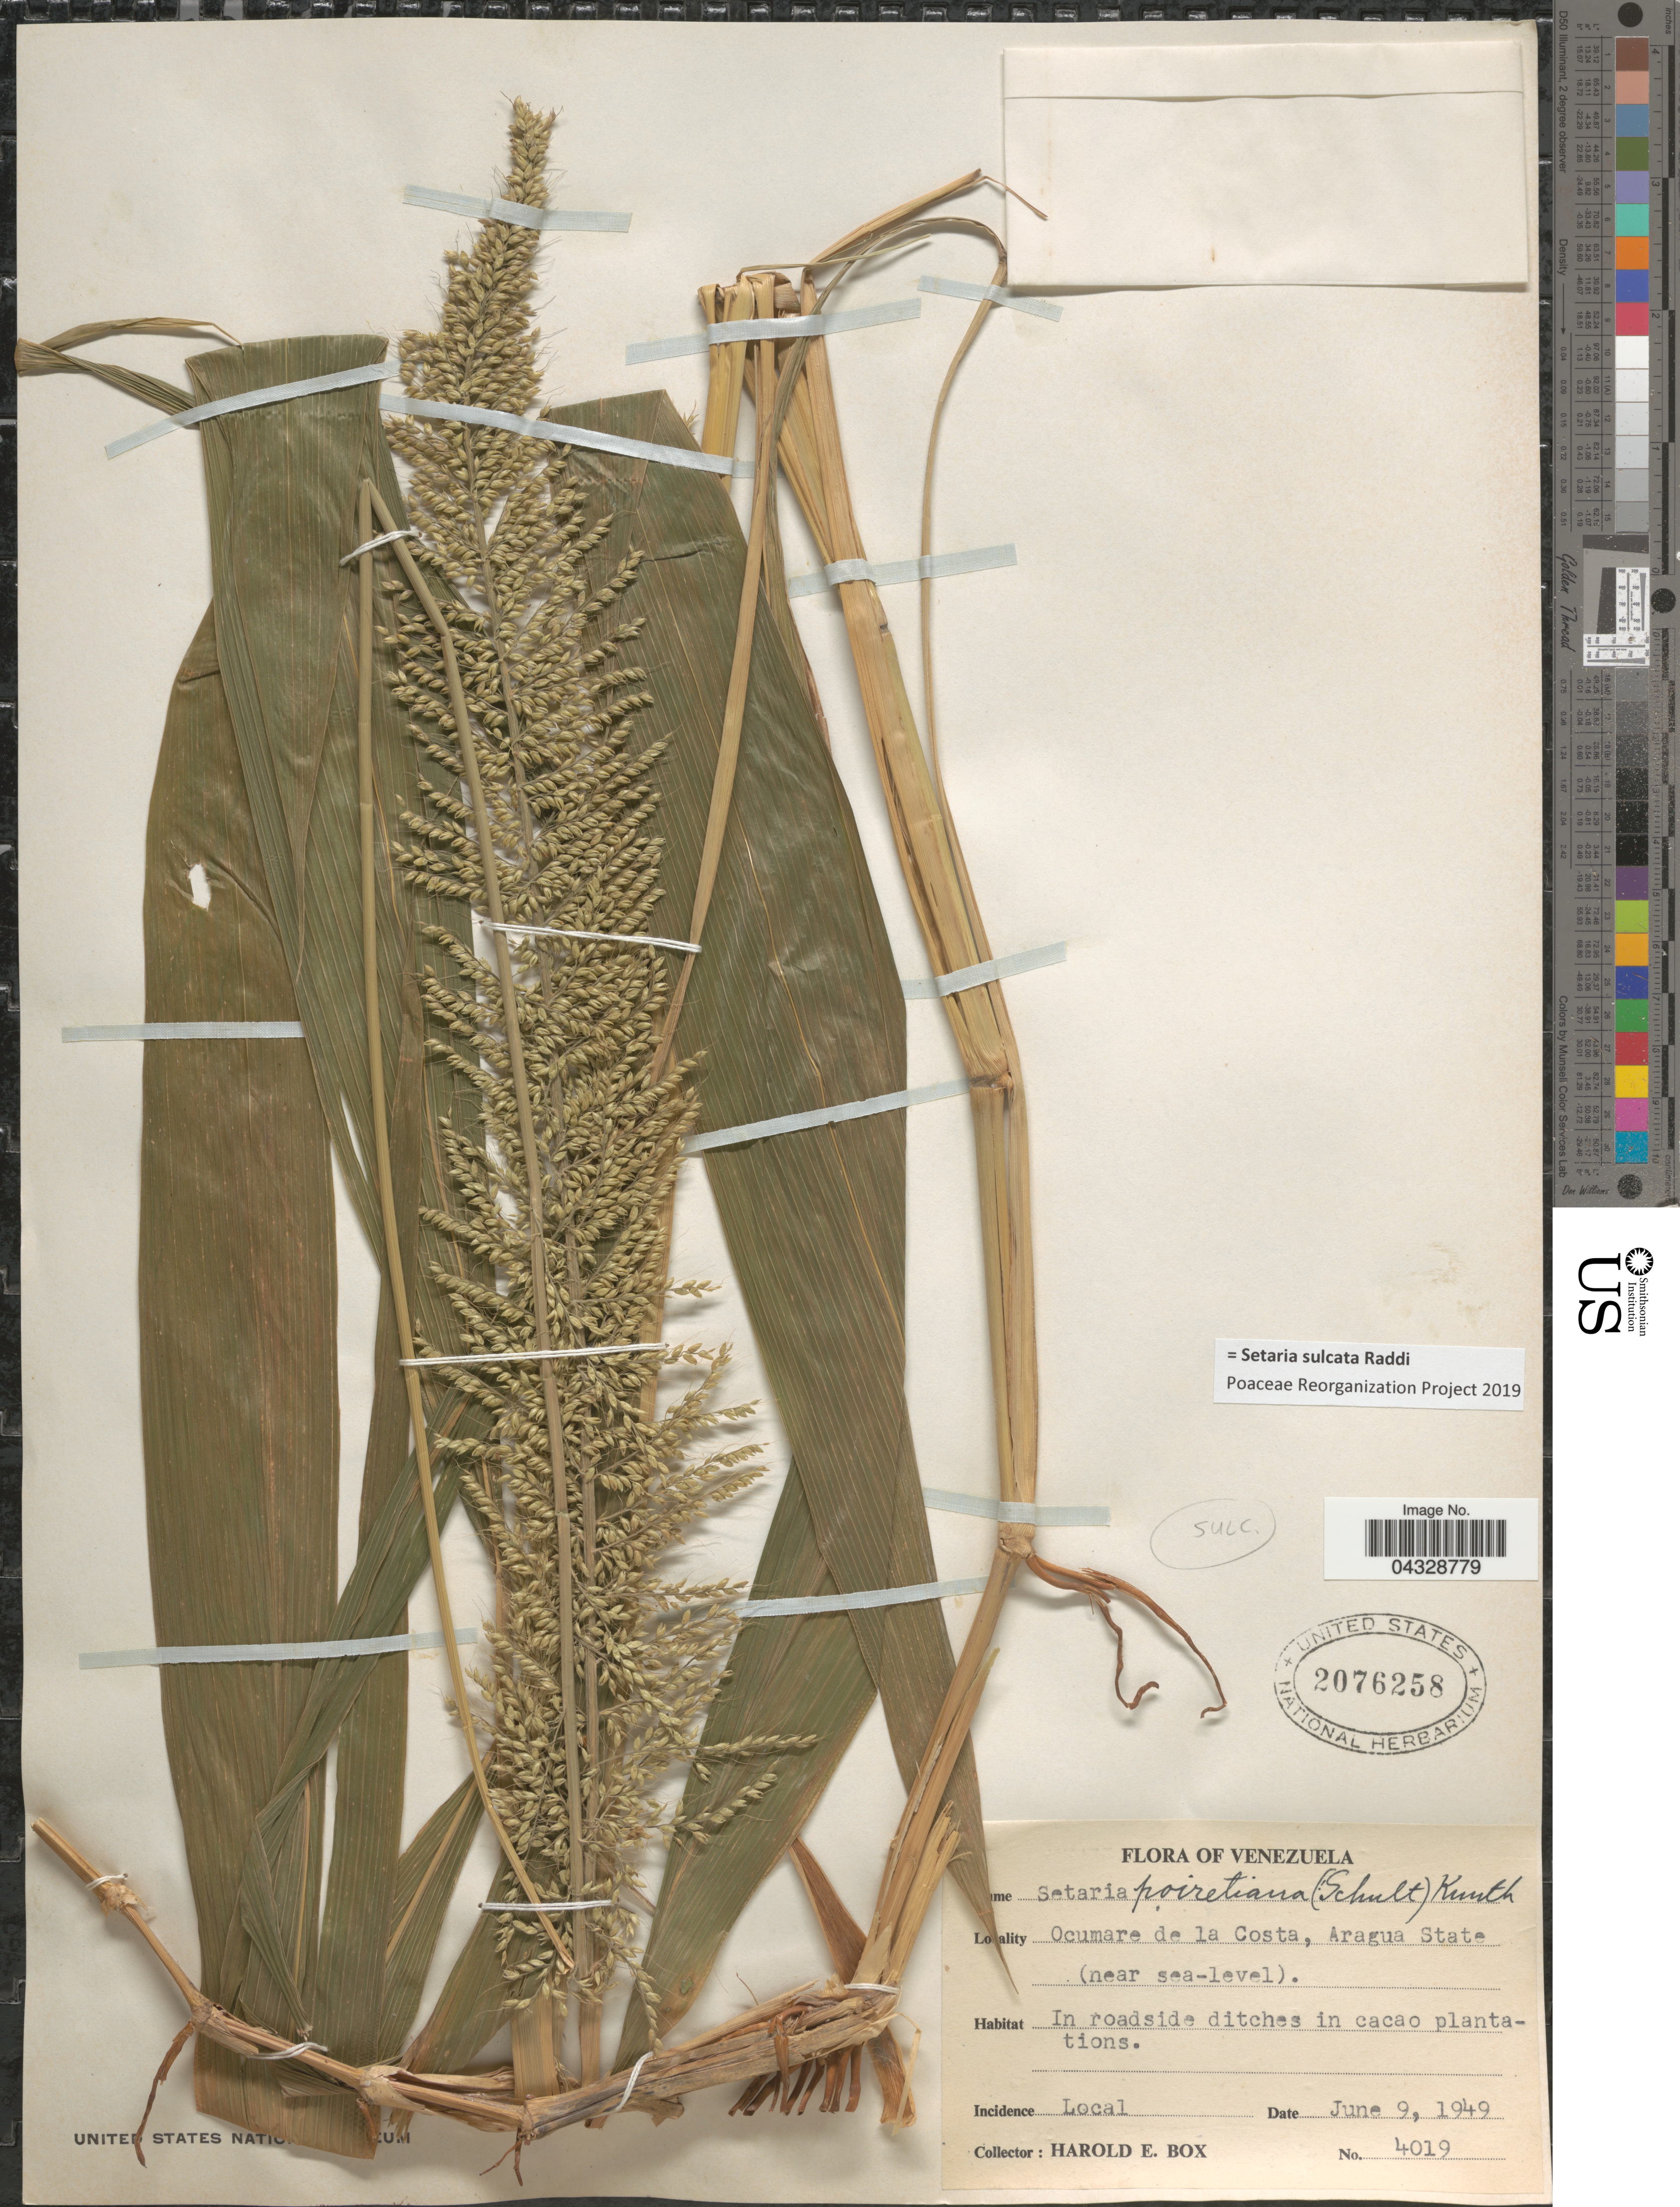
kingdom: Plantae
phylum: Tracheophyta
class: Liliopsida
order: Poales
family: Poaceae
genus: Setaria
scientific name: Setaria sulcata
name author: Raddi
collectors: H. E. Box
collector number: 4019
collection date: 1949-06-09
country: Venezuela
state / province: Aragua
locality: Ocumare de la Costa. In roadside ditches in cacao plantations.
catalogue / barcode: US 2076258